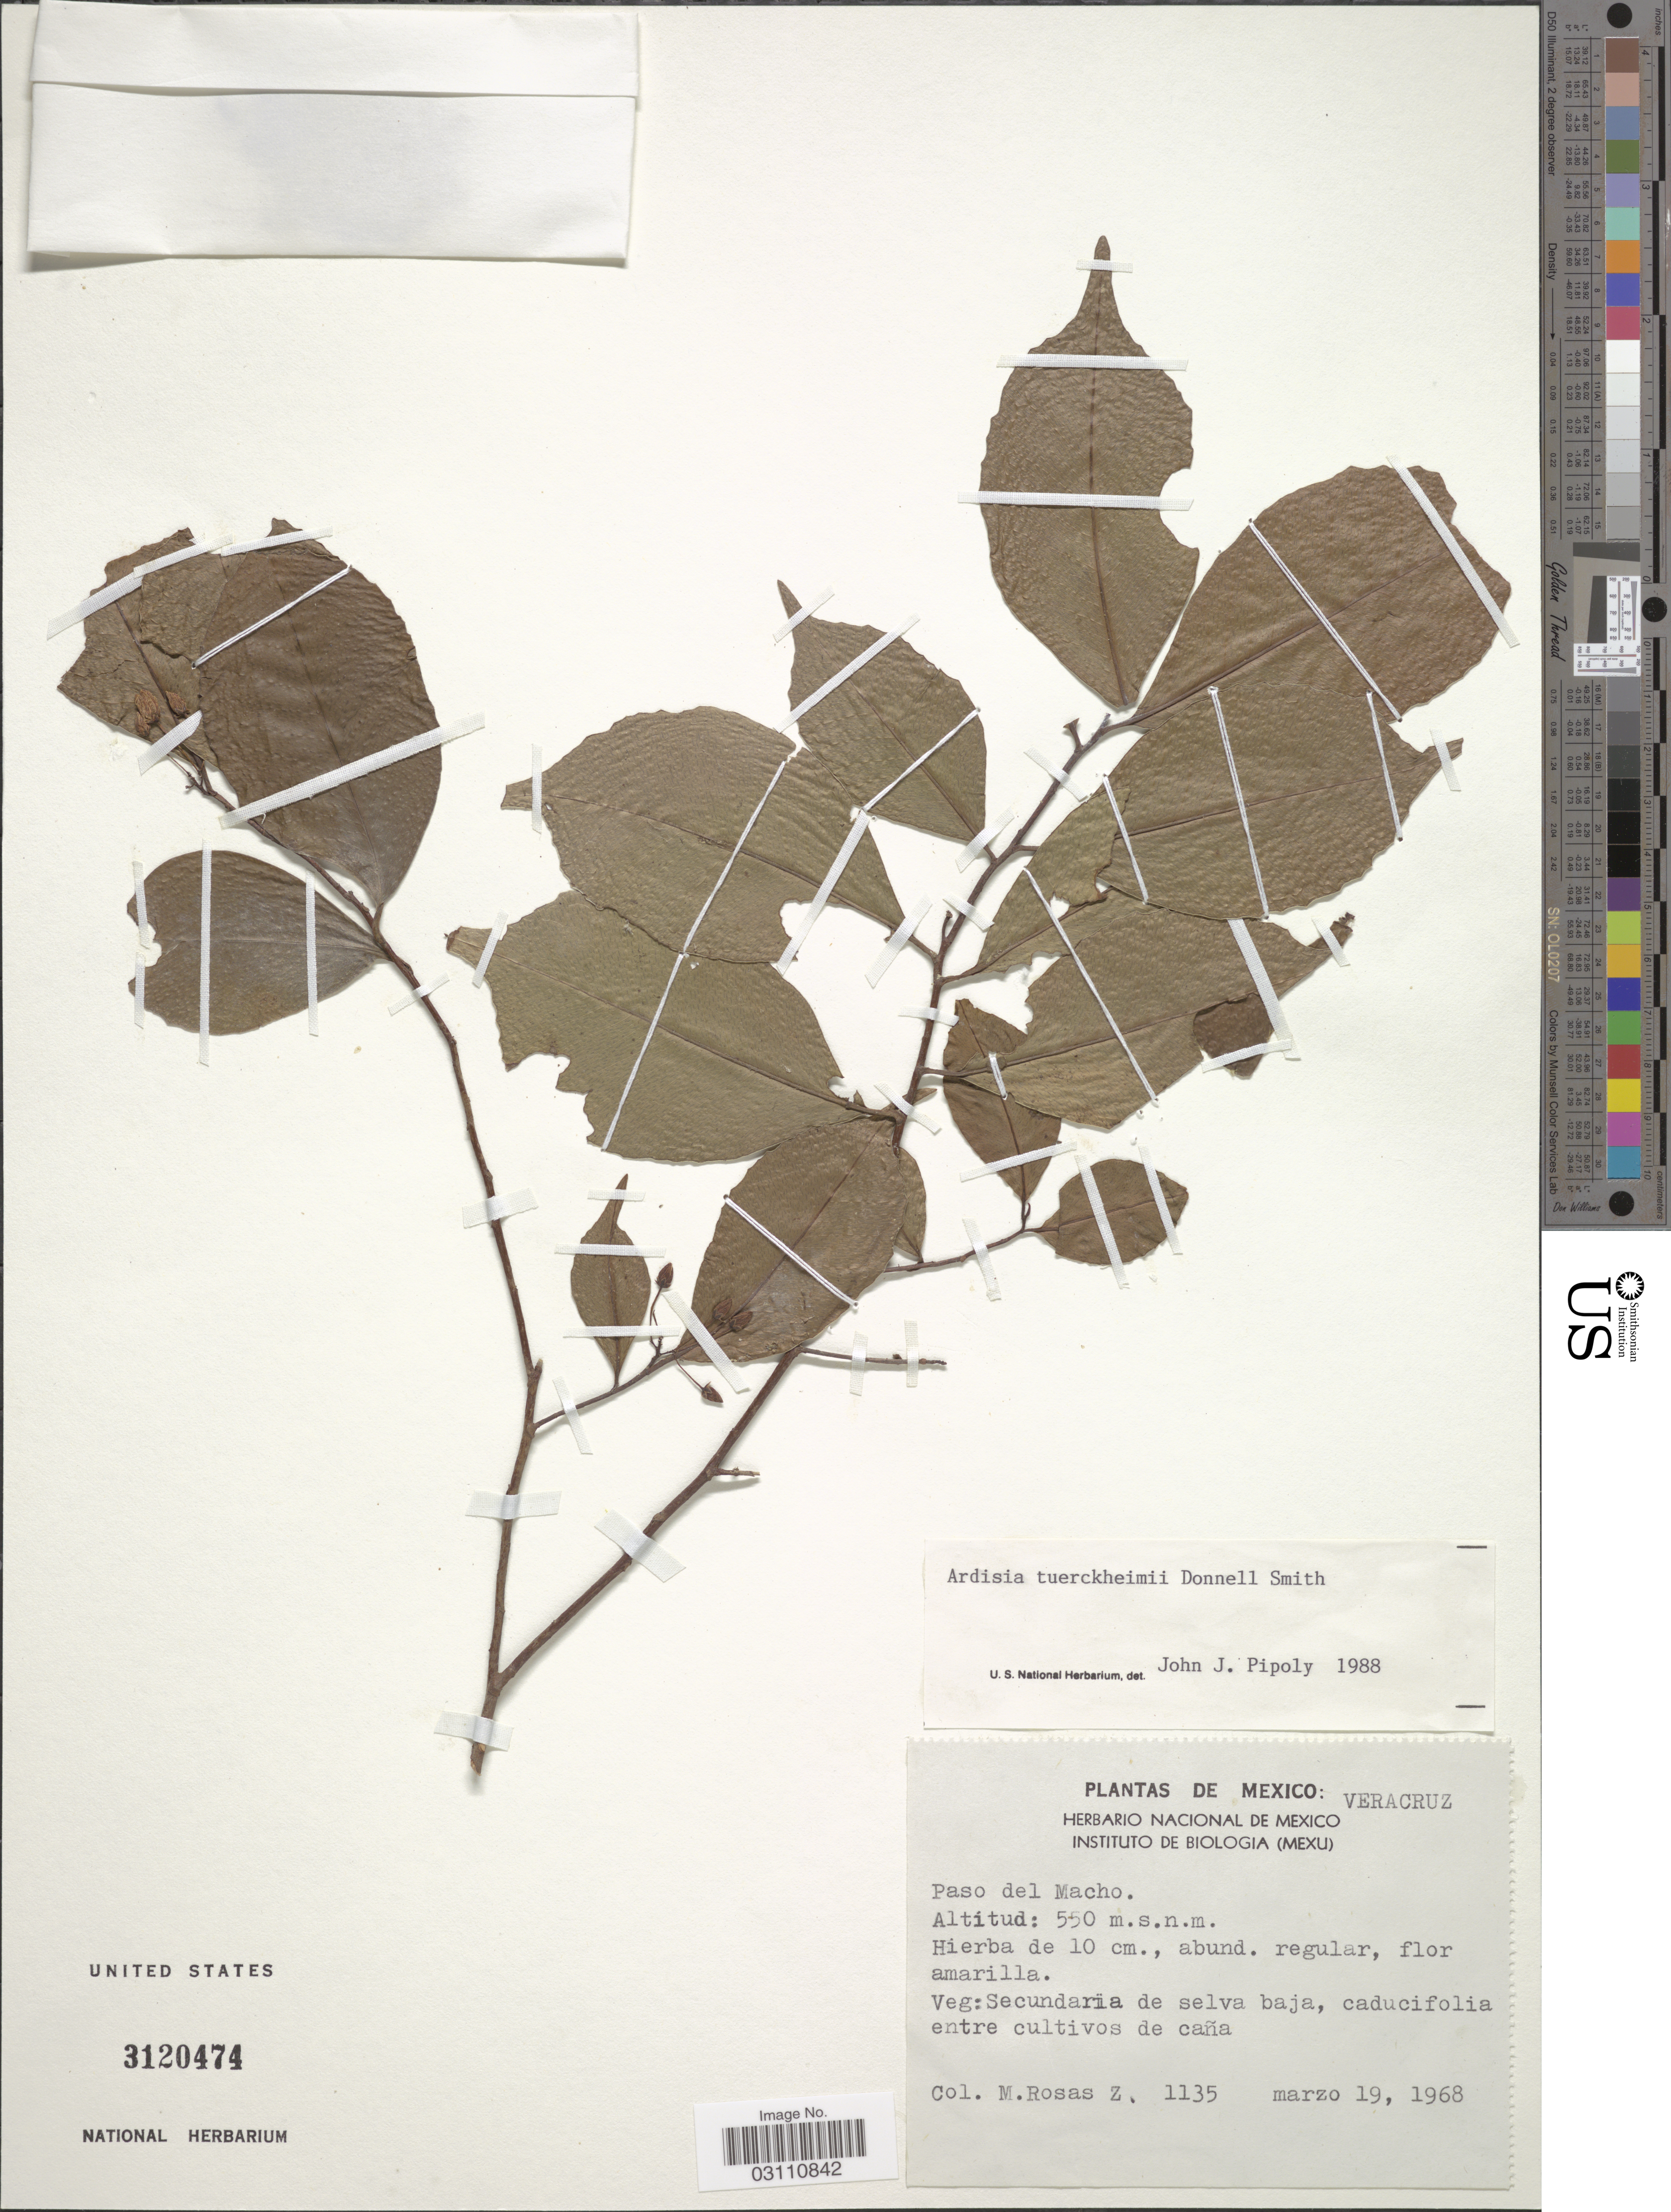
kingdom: Plantae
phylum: Tracheophyta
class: Magnoliopsida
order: Ericales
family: Primulaceae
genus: Ardisia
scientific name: Ardisia tuerckheimii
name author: Donn. Sm.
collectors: M. Rosas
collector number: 1135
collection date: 1968-03-19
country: Mexico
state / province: Veracruz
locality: Veracruz. Paso del Macho.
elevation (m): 550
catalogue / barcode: US 3120474